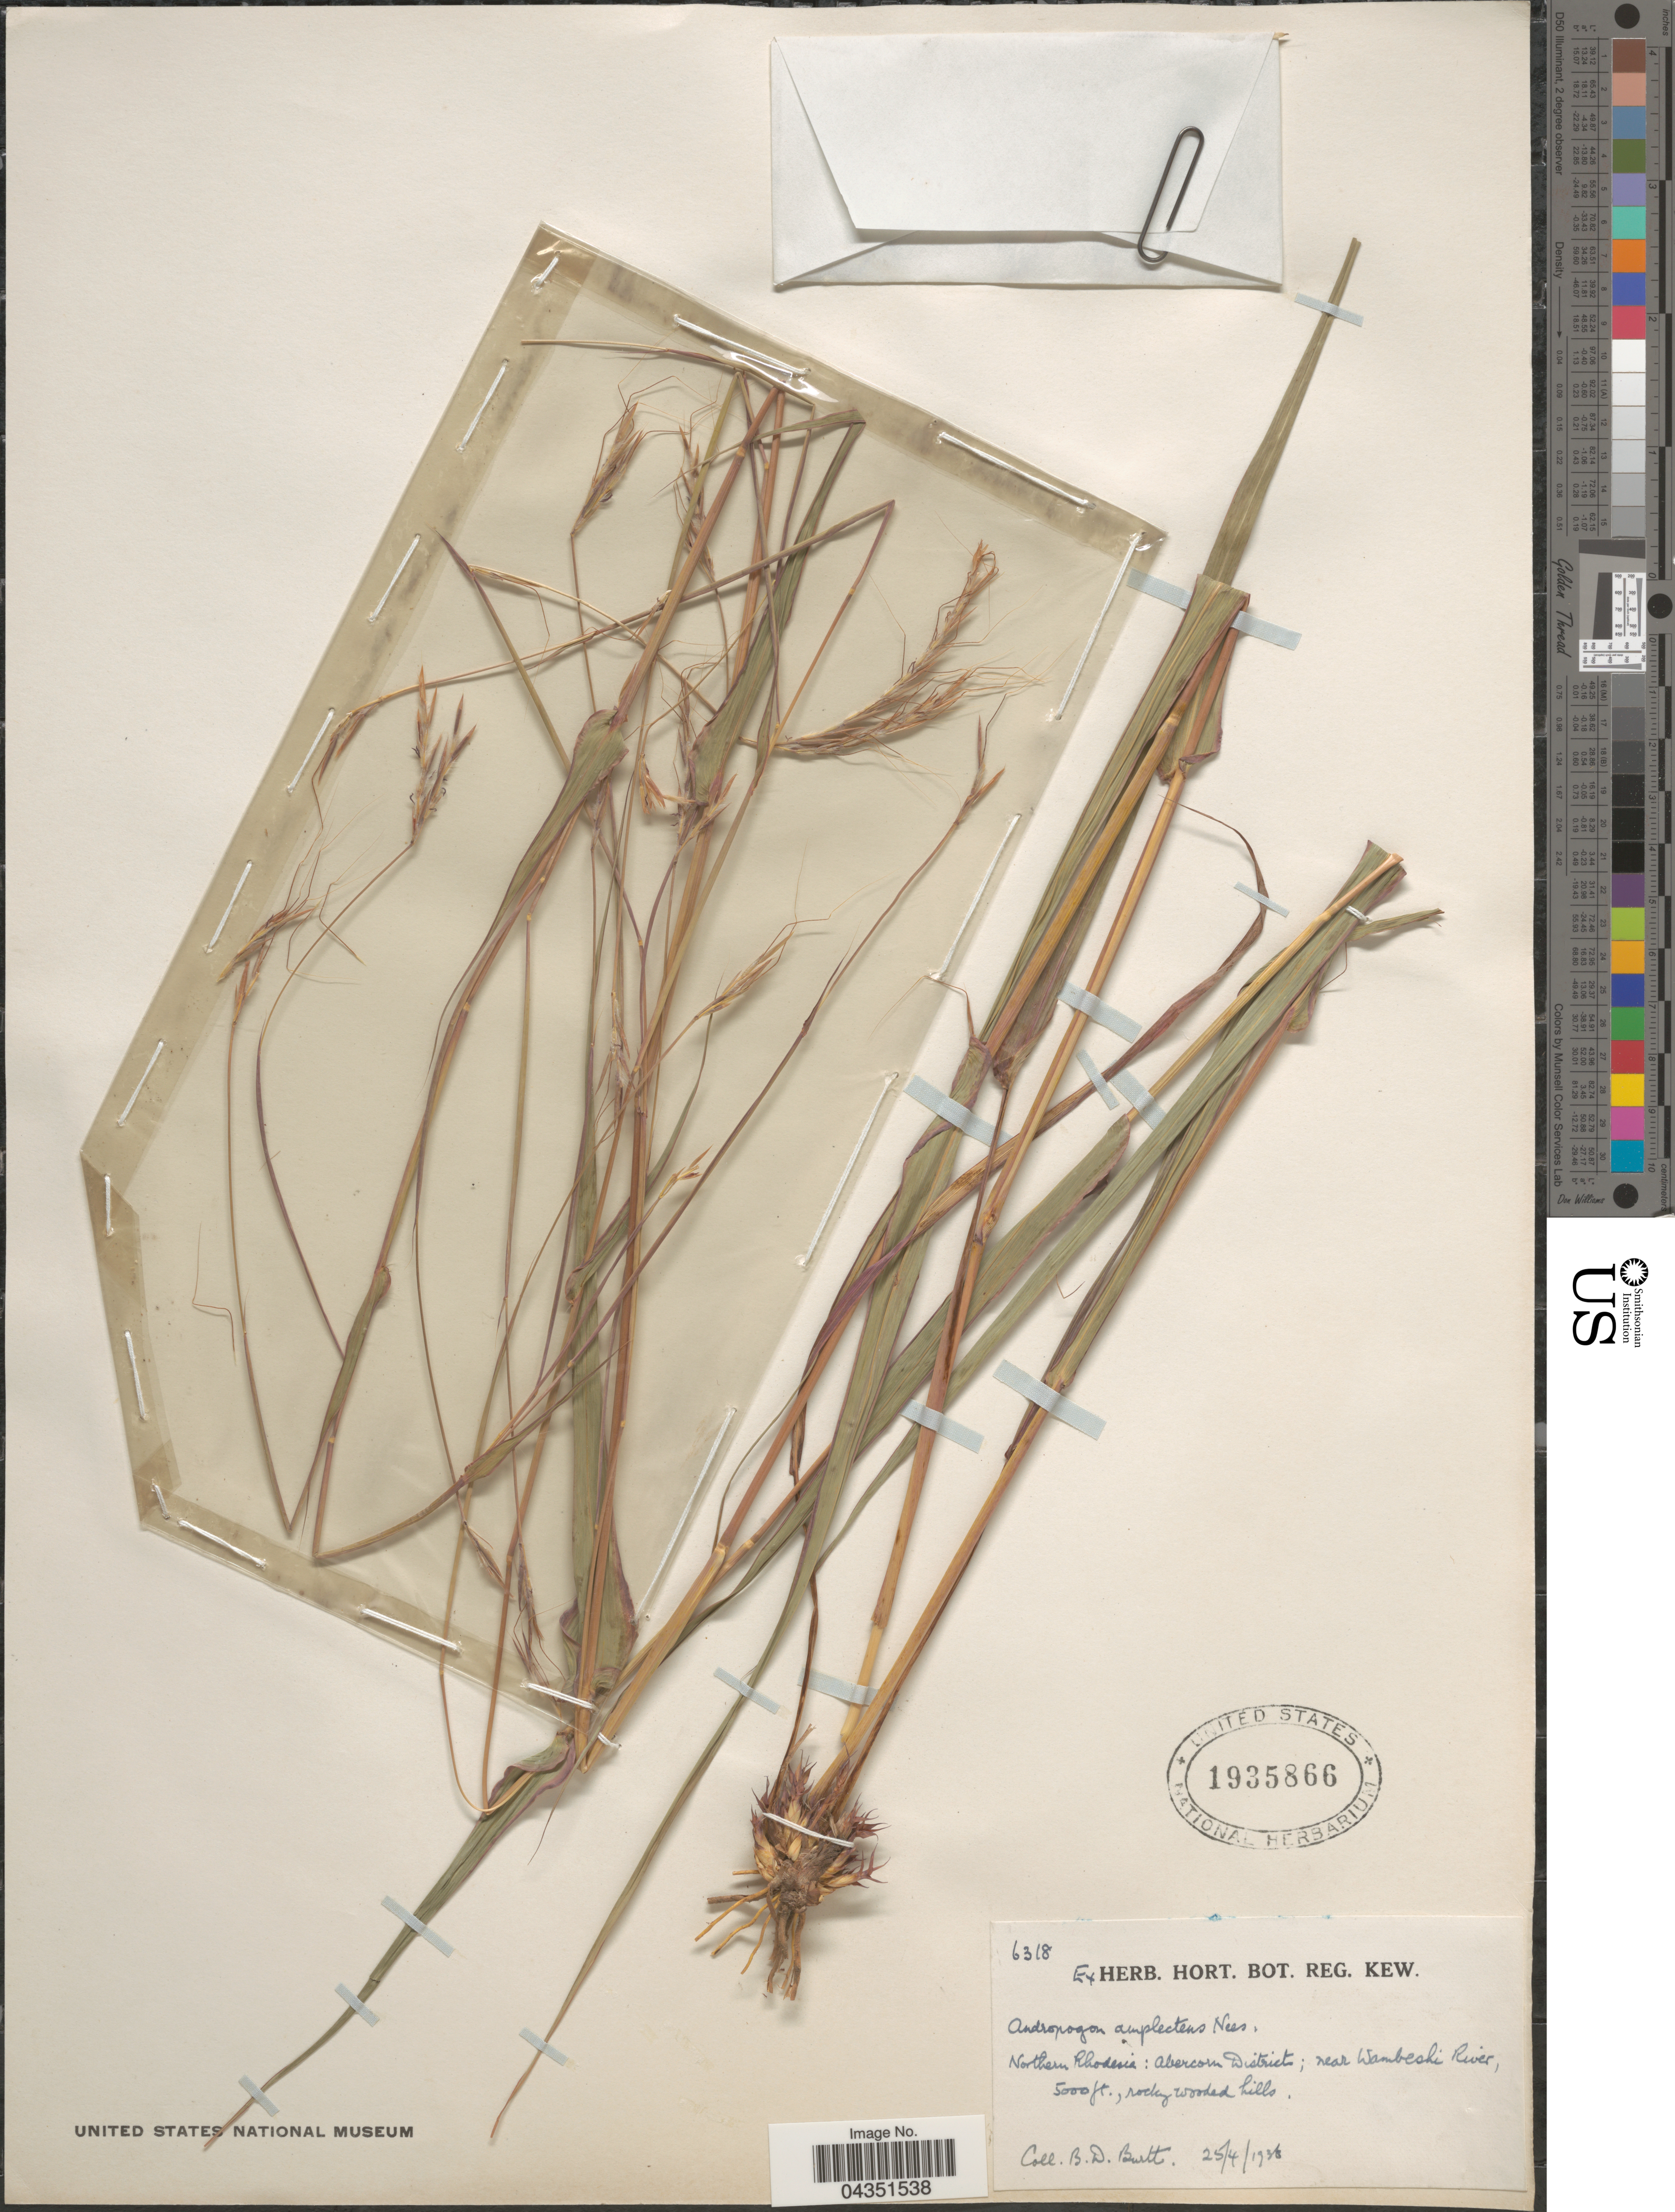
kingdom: Plantae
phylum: Tracheophyta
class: Liliopsida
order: Poales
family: Poaceae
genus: Diheteropogon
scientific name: Diheteropogon amplectens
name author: (Nees) Clayton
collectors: B. D. Burtt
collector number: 6318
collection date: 1933-04-25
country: Zambia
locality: Northern Rhodesia: Abercorn District; near Wambeshi River.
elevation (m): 1524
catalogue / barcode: US 1935866